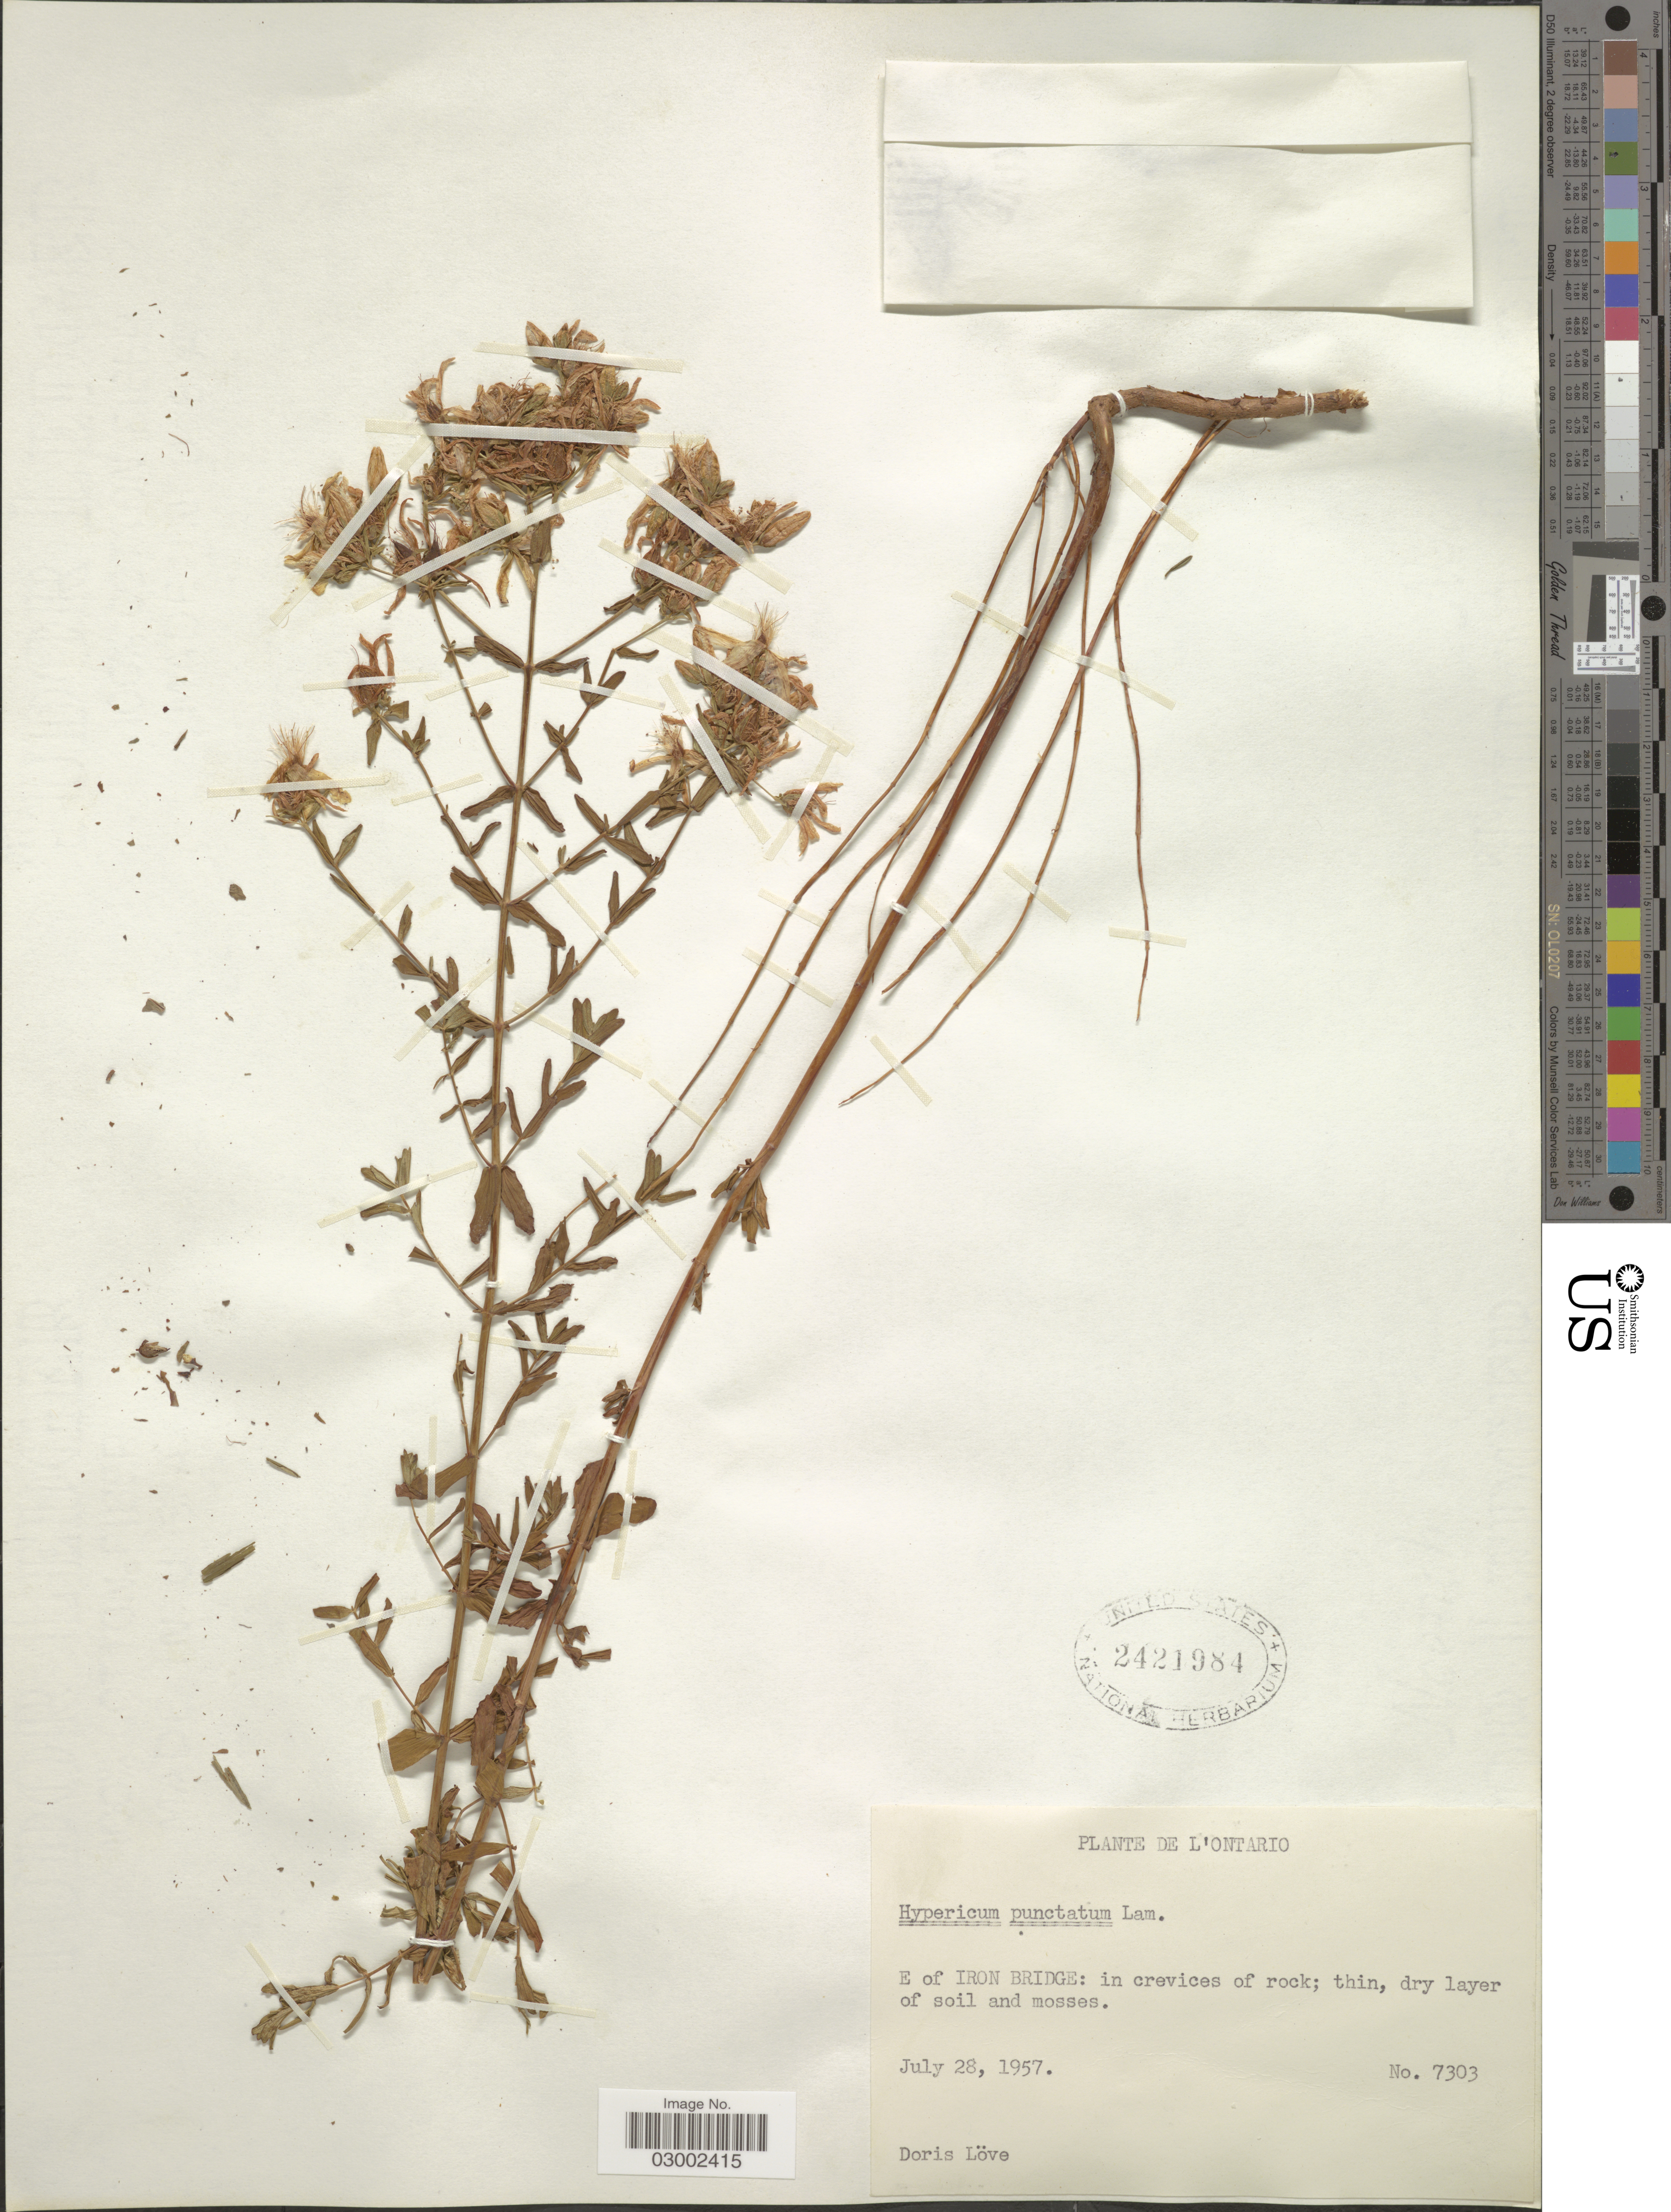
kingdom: Plantae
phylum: Tracheophyta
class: Magnoliopsida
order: Malpighiales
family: Hypericaceae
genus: Hypericum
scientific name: Hypericum punctatum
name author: Lam.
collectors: D. Löve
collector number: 7303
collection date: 1957-07-28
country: Canada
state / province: Ontario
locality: E of Iron Bridge.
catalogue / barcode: US 2421984